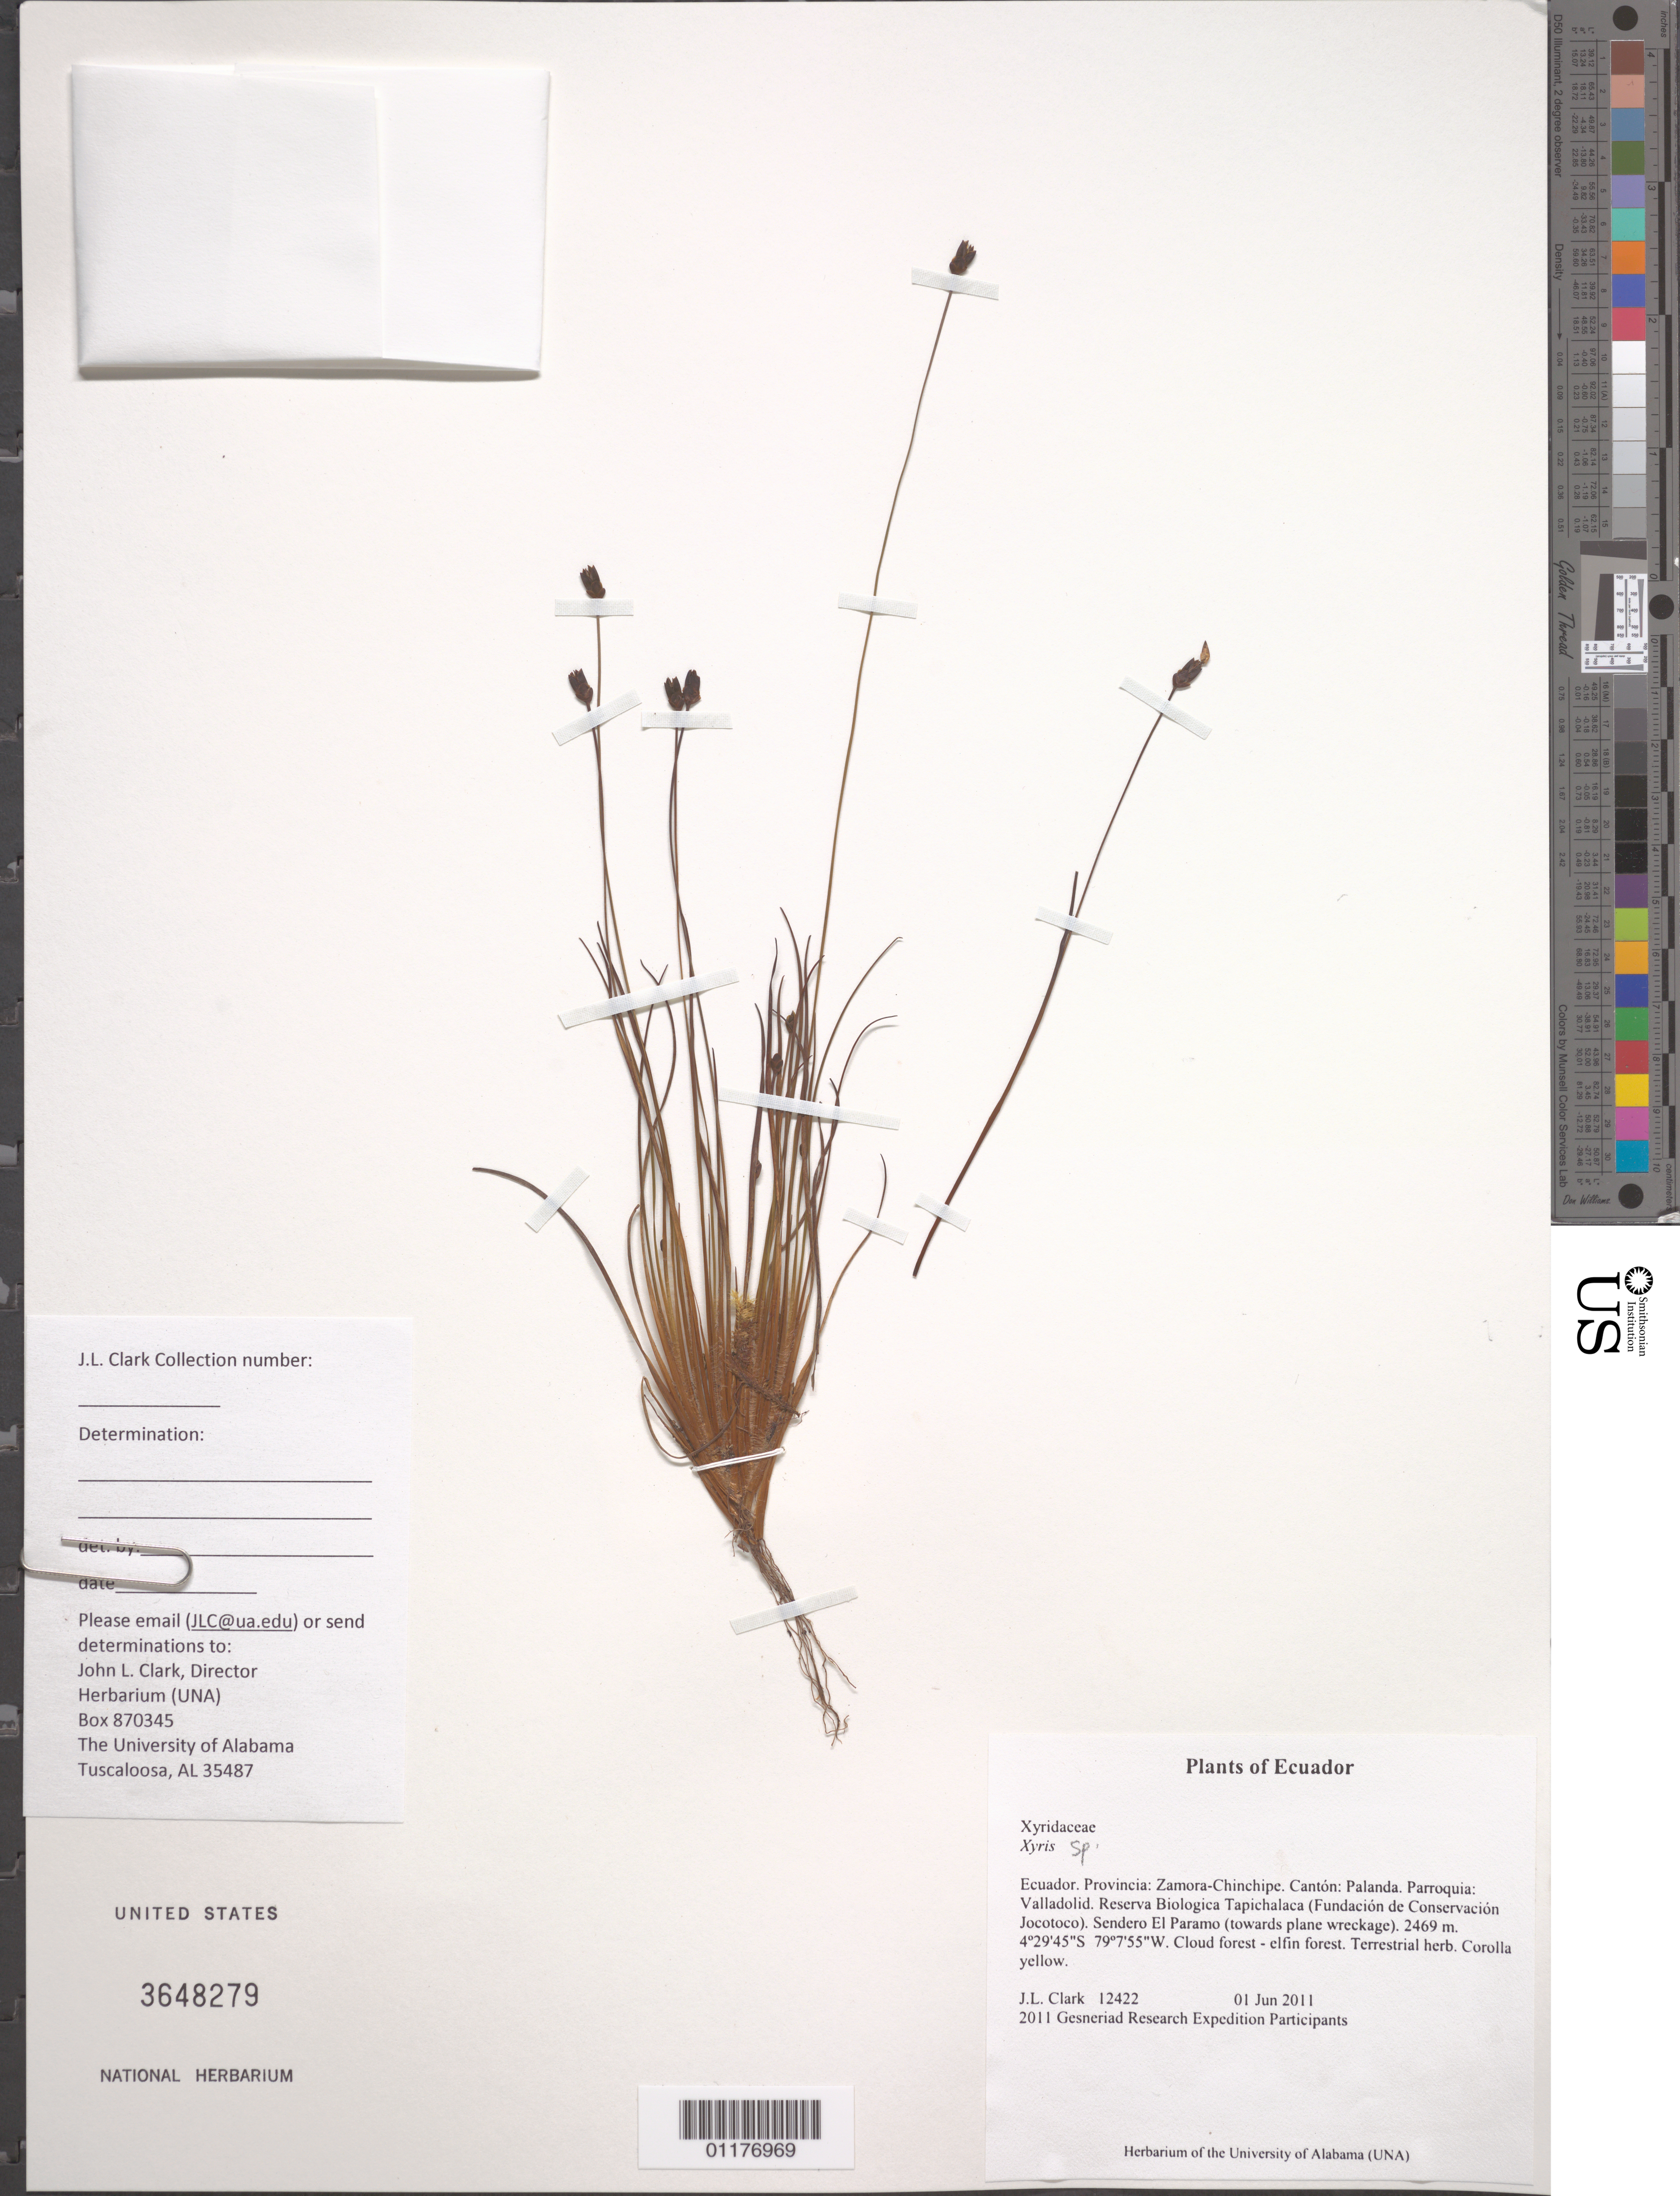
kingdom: Plantae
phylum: Tracheophyta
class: Liliopsida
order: Poales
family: Xyridaceae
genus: Xyris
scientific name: Xyris sp.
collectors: J. L. Clark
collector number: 12422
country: Ecuador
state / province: Zamora-Chinchipe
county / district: Canton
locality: Palanda, Parroquia, Valladolid Reserva Biologica Tapichalaca, Fundacion de Conservacipon Jocotoco, Sendero El Paramo, towards plane wreckage.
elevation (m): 2469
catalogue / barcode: US 3648279